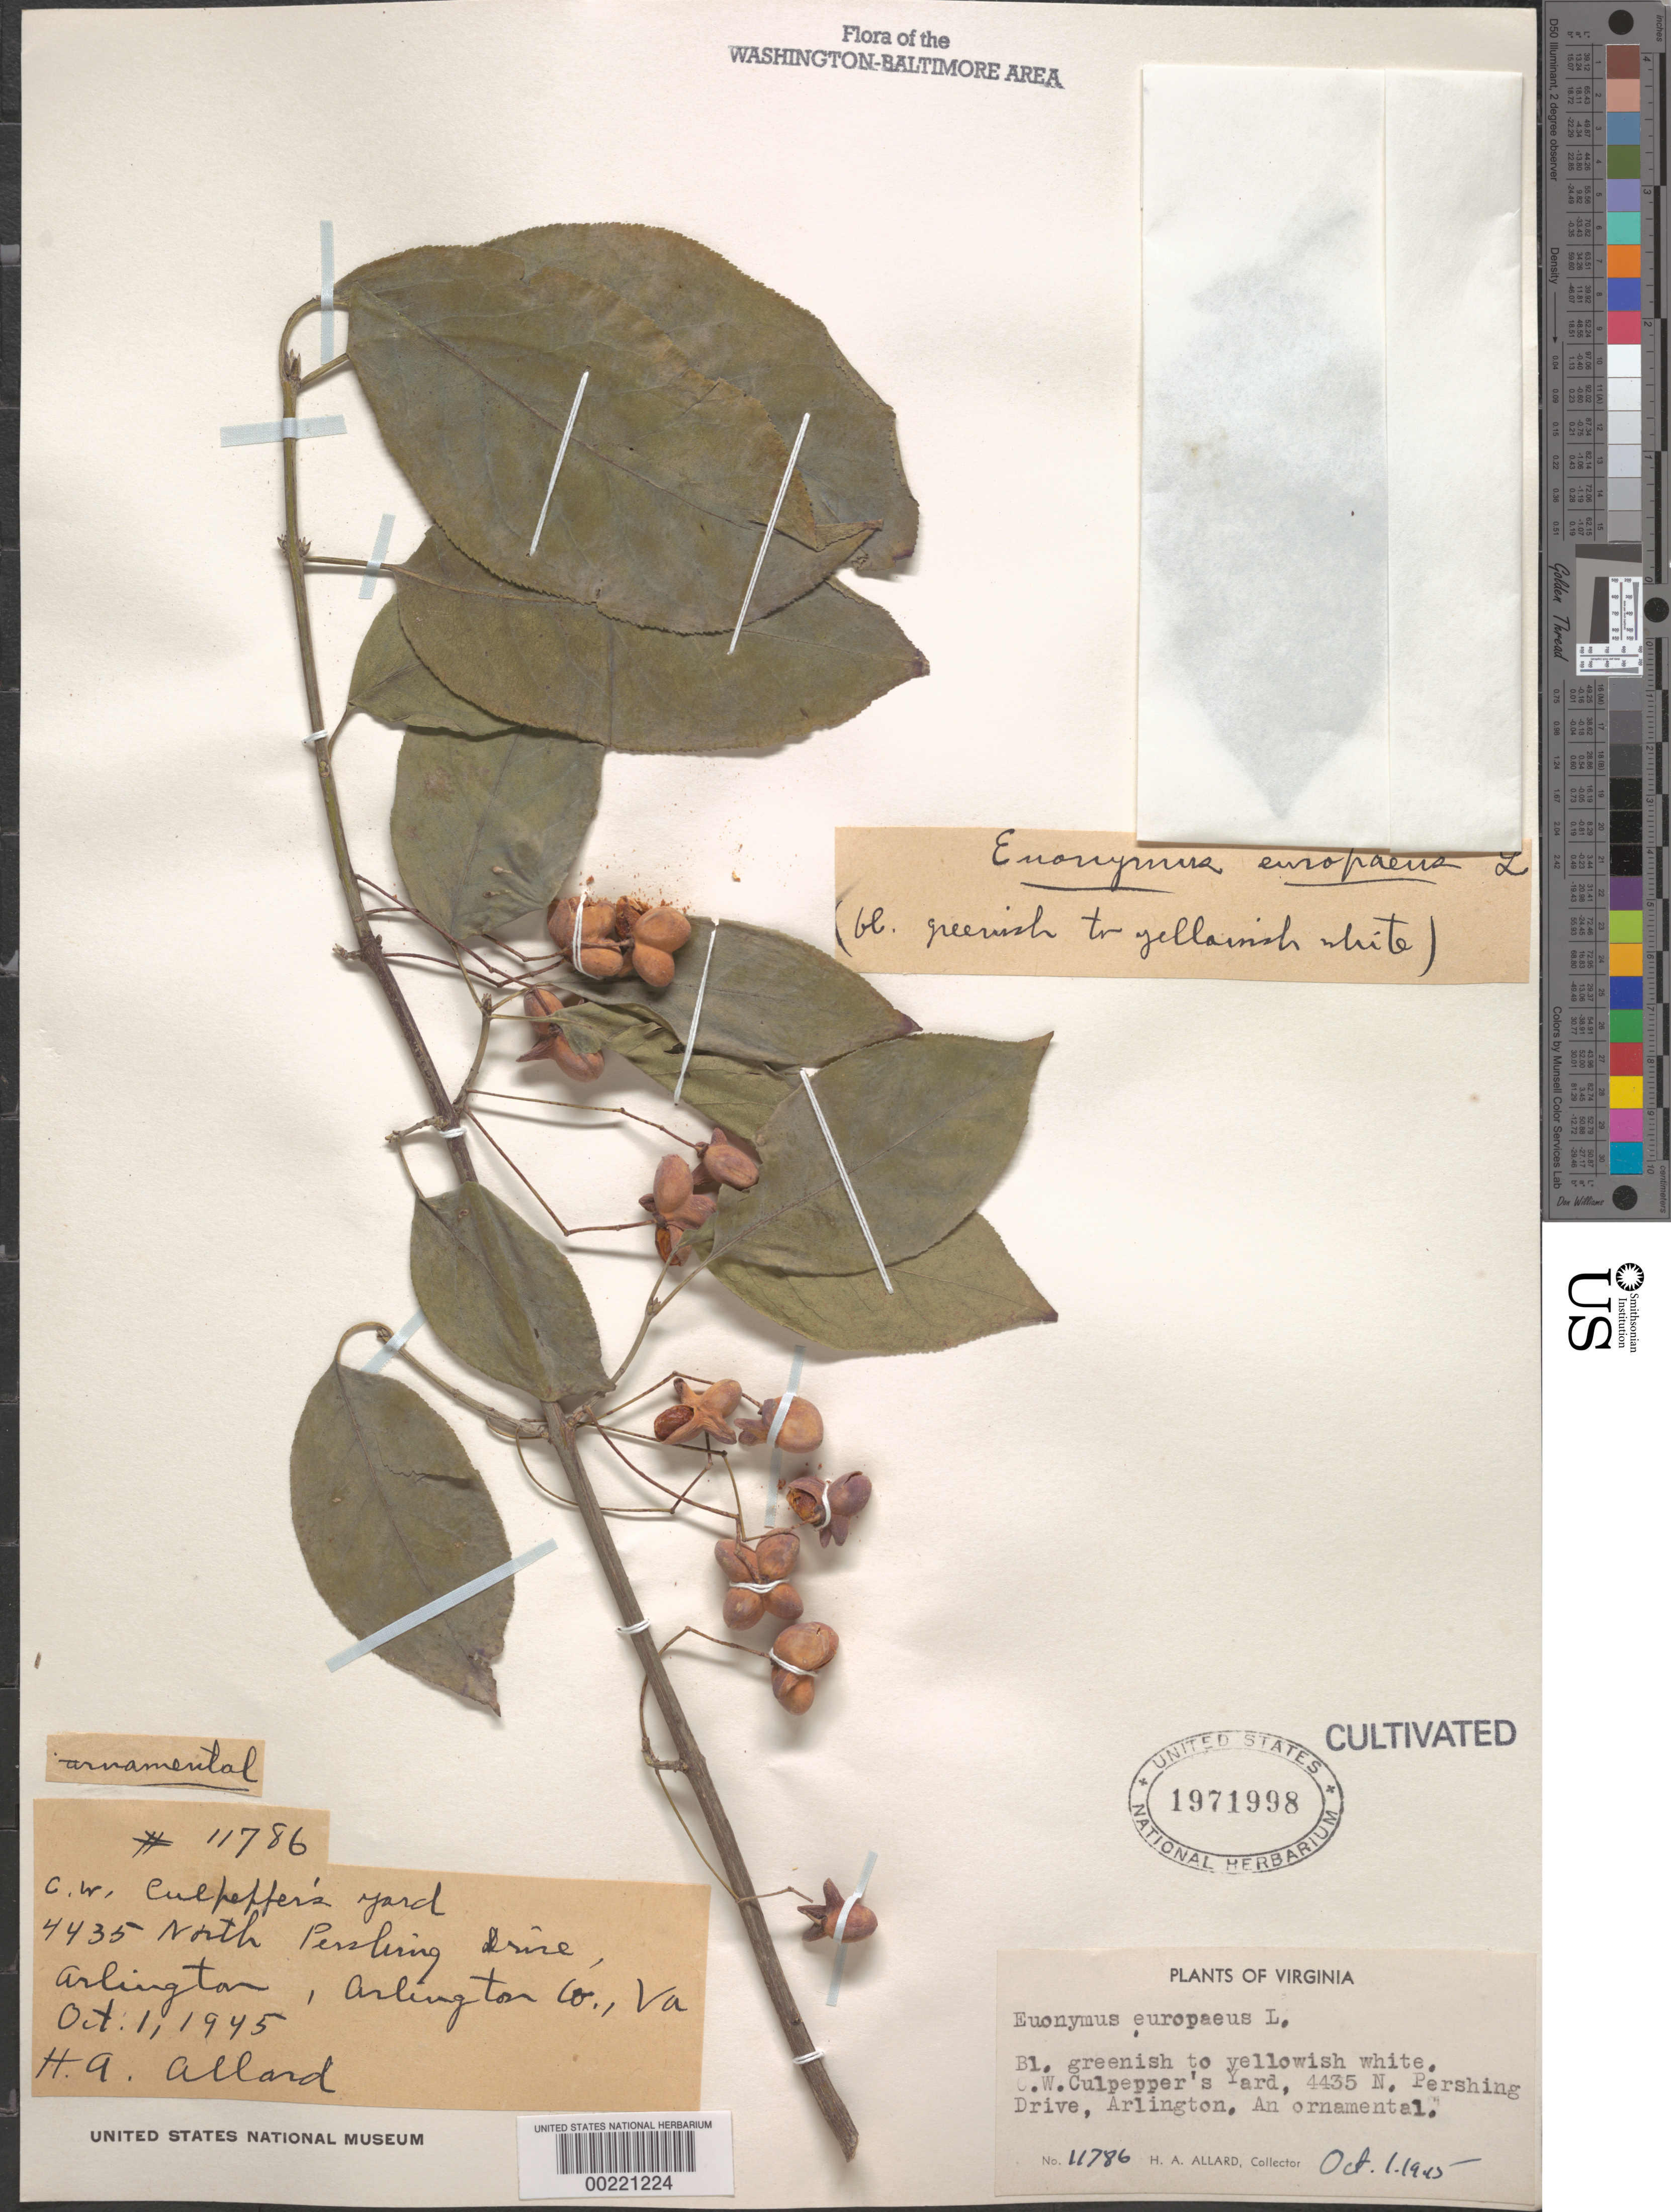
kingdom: Plantae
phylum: Tracheophyta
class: Magnoliopsida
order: Celastrales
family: Celastraceae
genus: Euonymus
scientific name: Euonymus europaeus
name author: L.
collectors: H. A. Allard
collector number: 11786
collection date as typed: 01 Oct 1945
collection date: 1945-10-01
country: United States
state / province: Virginia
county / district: Arlington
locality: Arlington, 4435 N Pershing Drive, C.W. Culpepper's Yard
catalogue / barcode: US 1971998